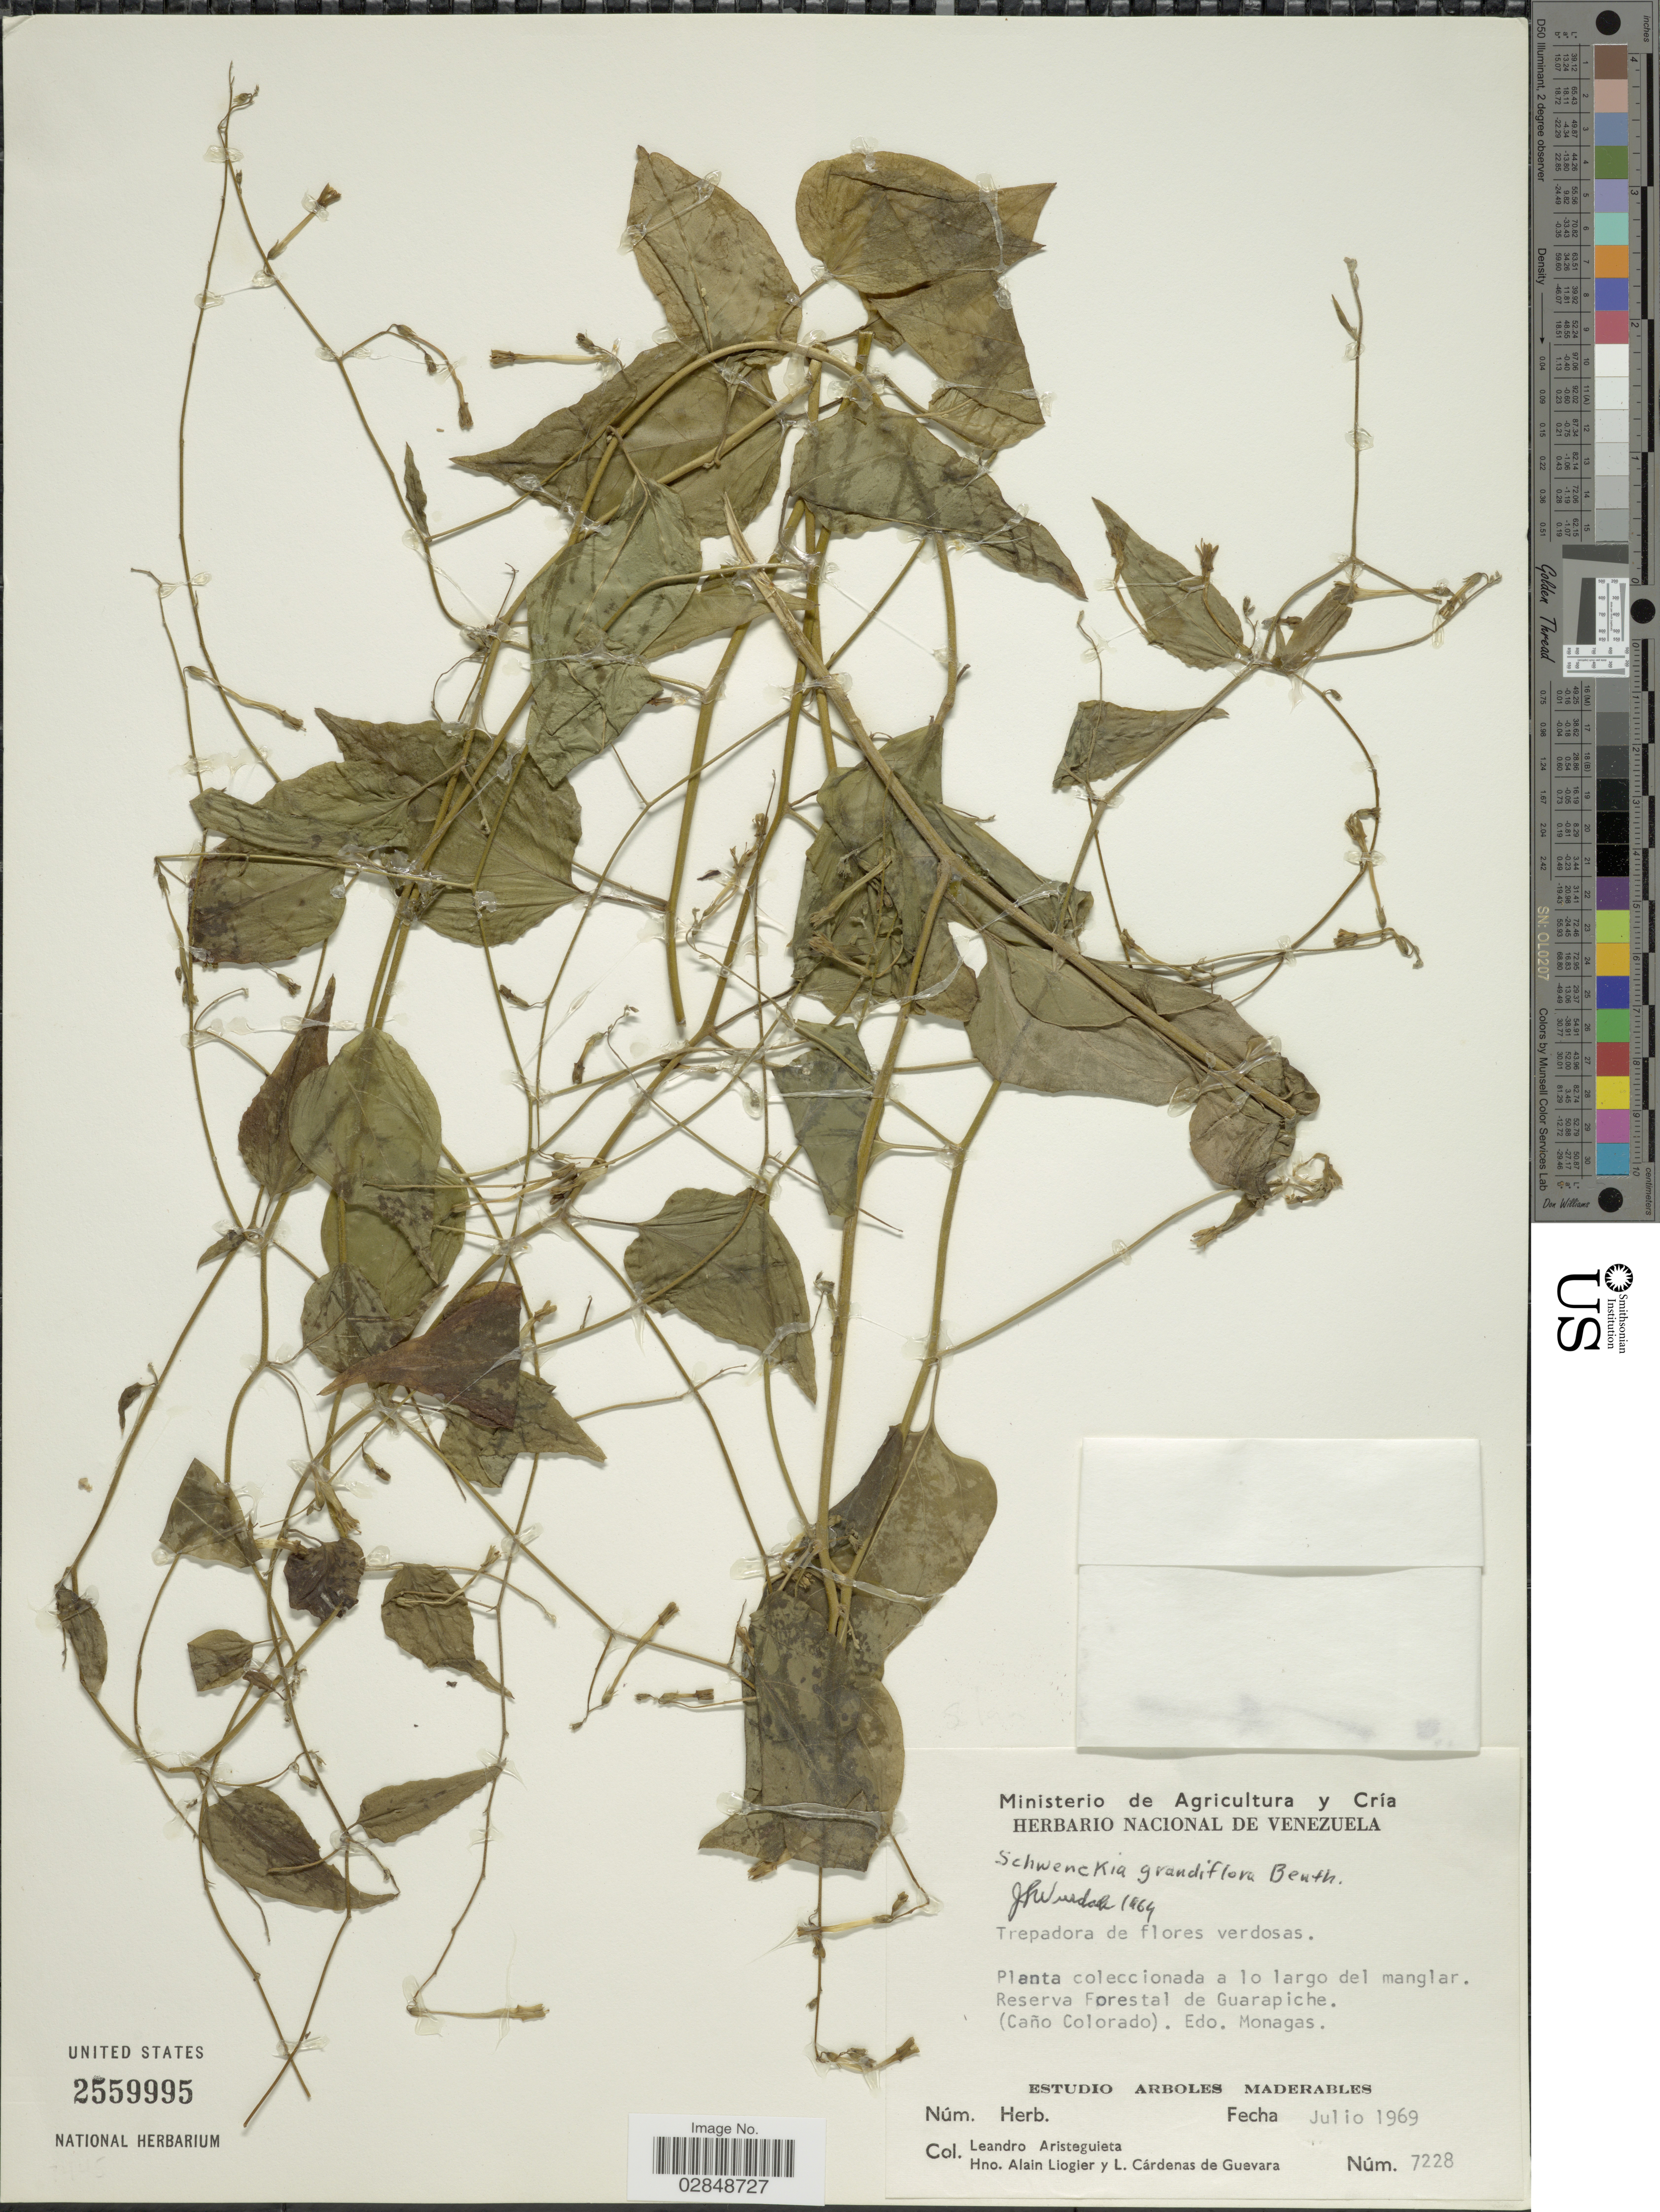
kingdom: Plantae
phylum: Tracheophyta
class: Magnoliopsida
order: Solanales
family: Solanaceae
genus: Schwenckia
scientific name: Schwenckia grandiflora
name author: Benth.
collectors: L. Aristeguieta, A. H. Liogier & L. De Guevara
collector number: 7228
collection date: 1969-07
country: Venezuela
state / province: Monagas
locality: Reserva Forestal de Guarapiche. (Caño Colorado).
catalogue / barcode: US 2559995